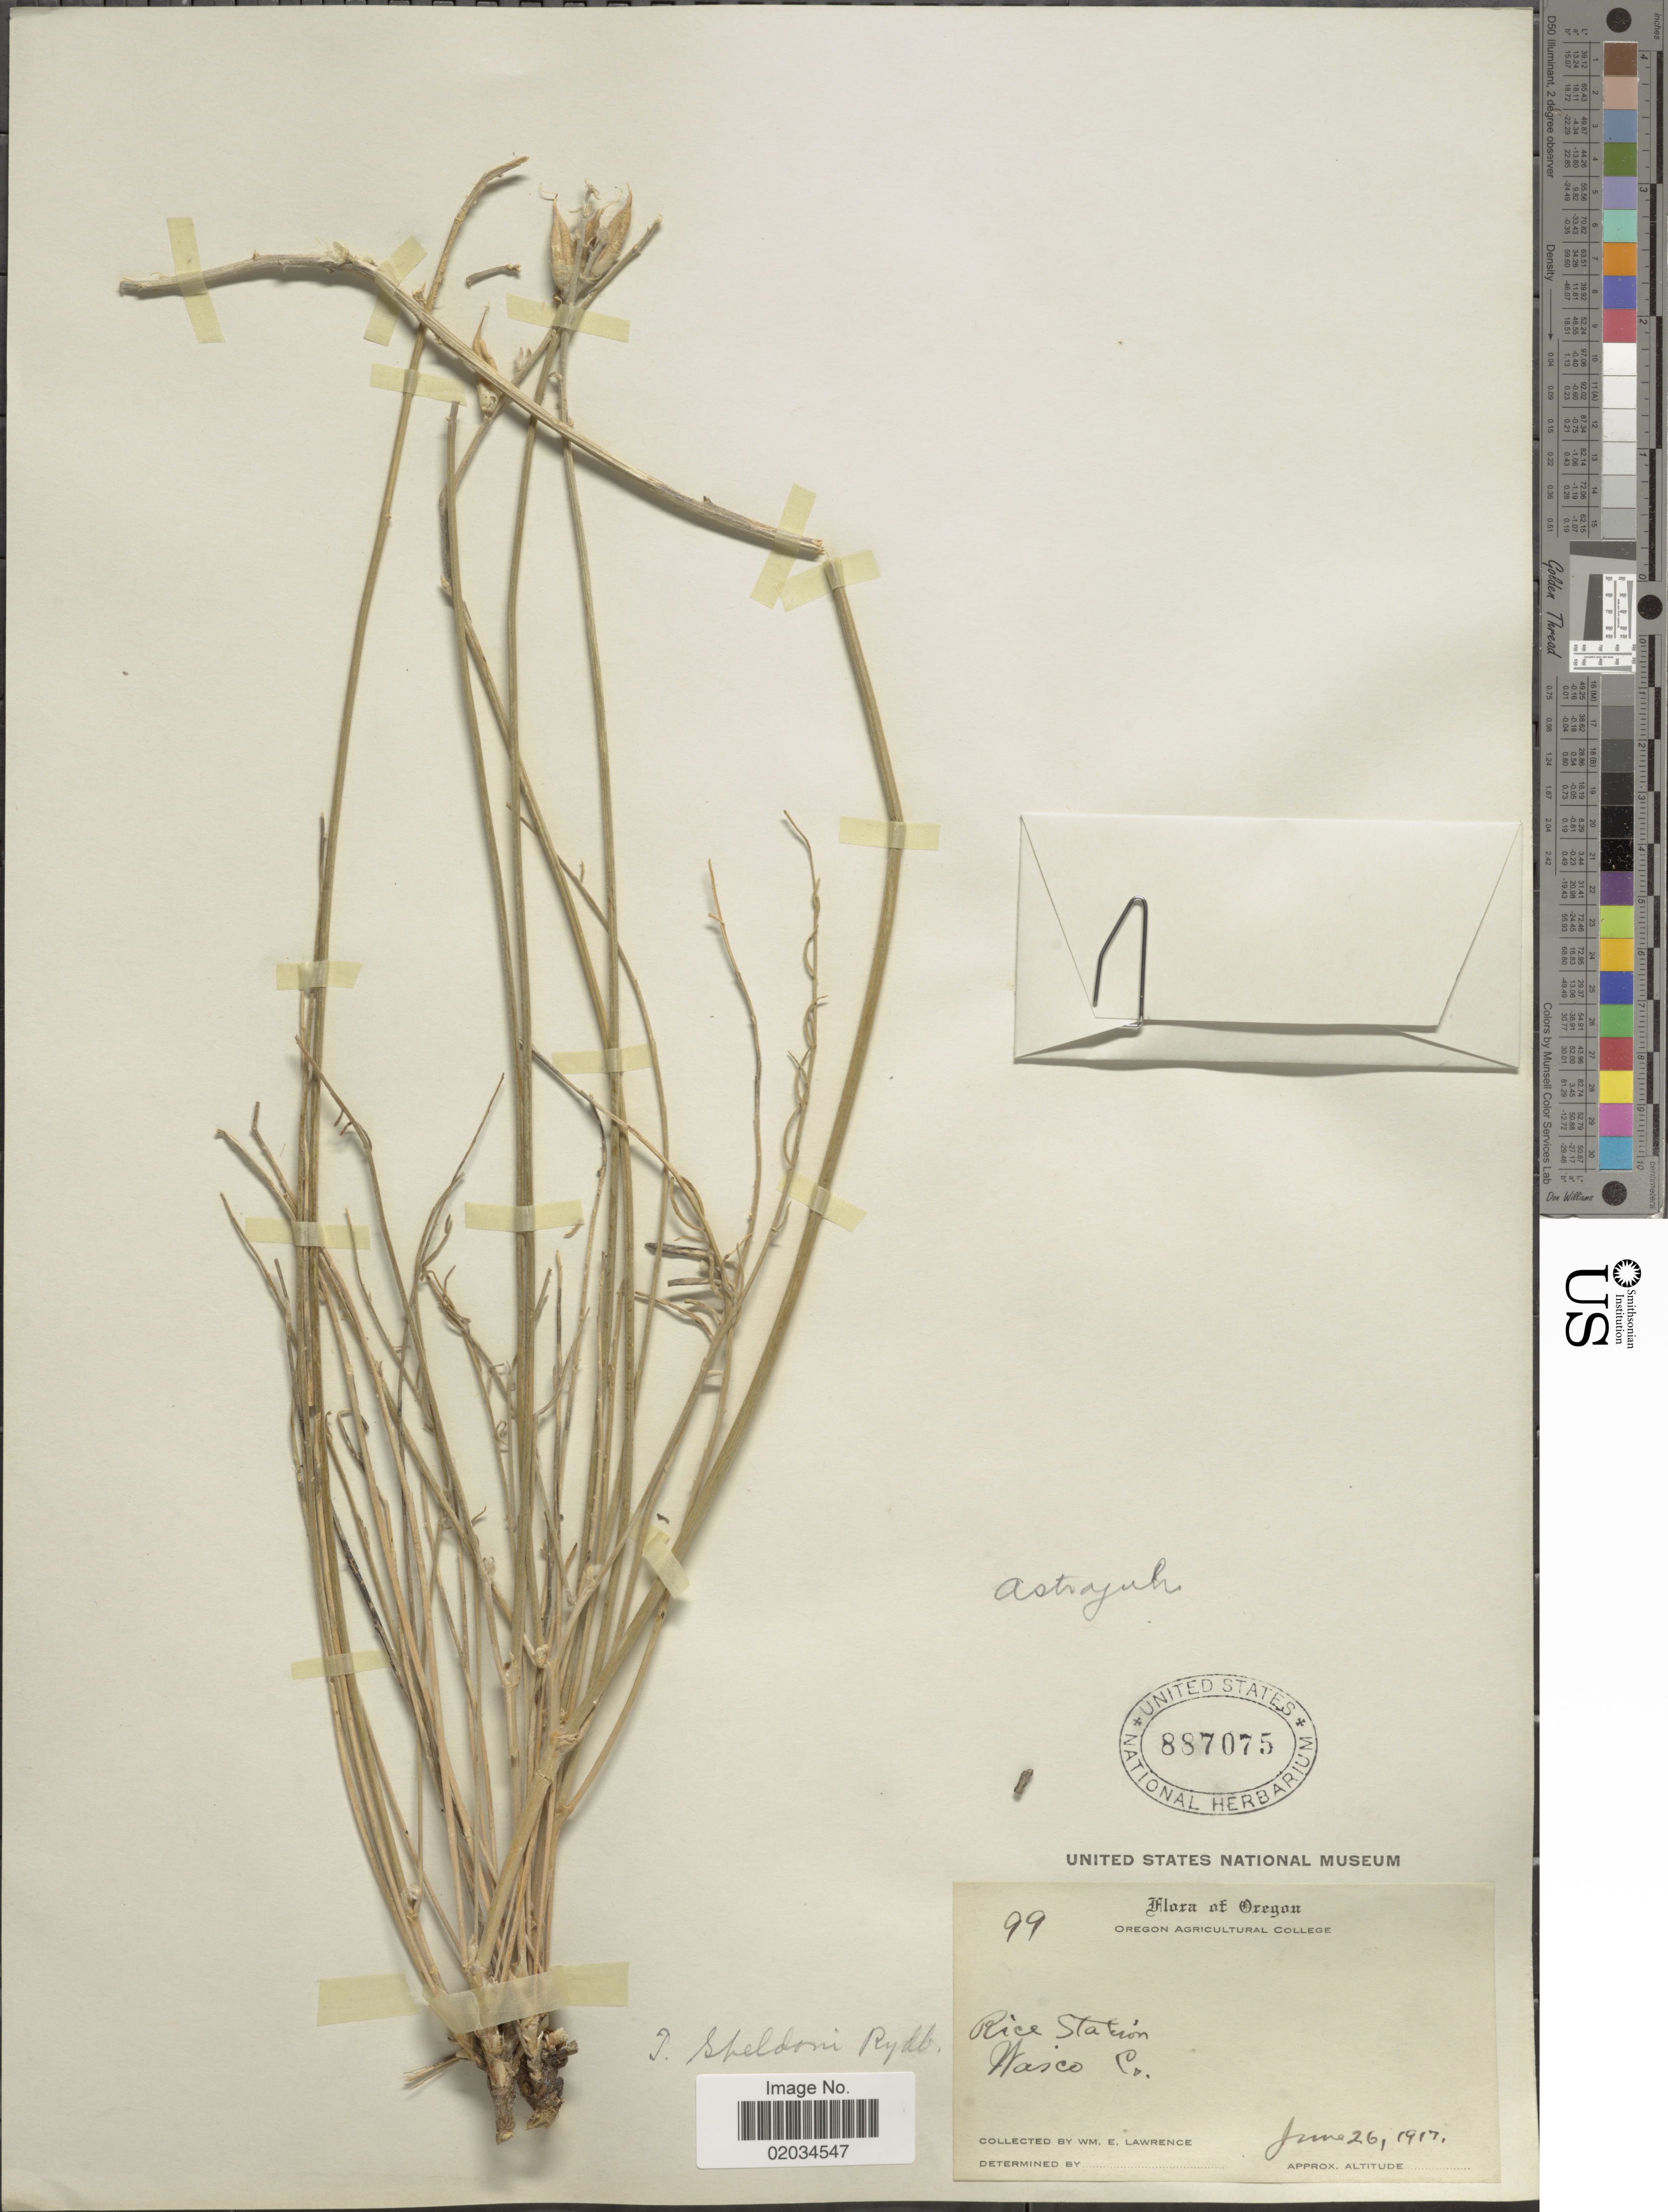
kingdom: Plantae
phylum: Tracheophyta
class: Magnoliopsida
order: Fabales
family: Fabaceae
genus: Astragalus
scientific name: Astragalus sheldonii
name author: (Rydb.) Barneby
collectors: W. Lawrence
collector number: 99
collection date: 1917-06-26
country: United States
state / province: Oregon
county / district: Wasco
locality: Rice Station, Wasco Co.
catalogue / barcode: US 887075